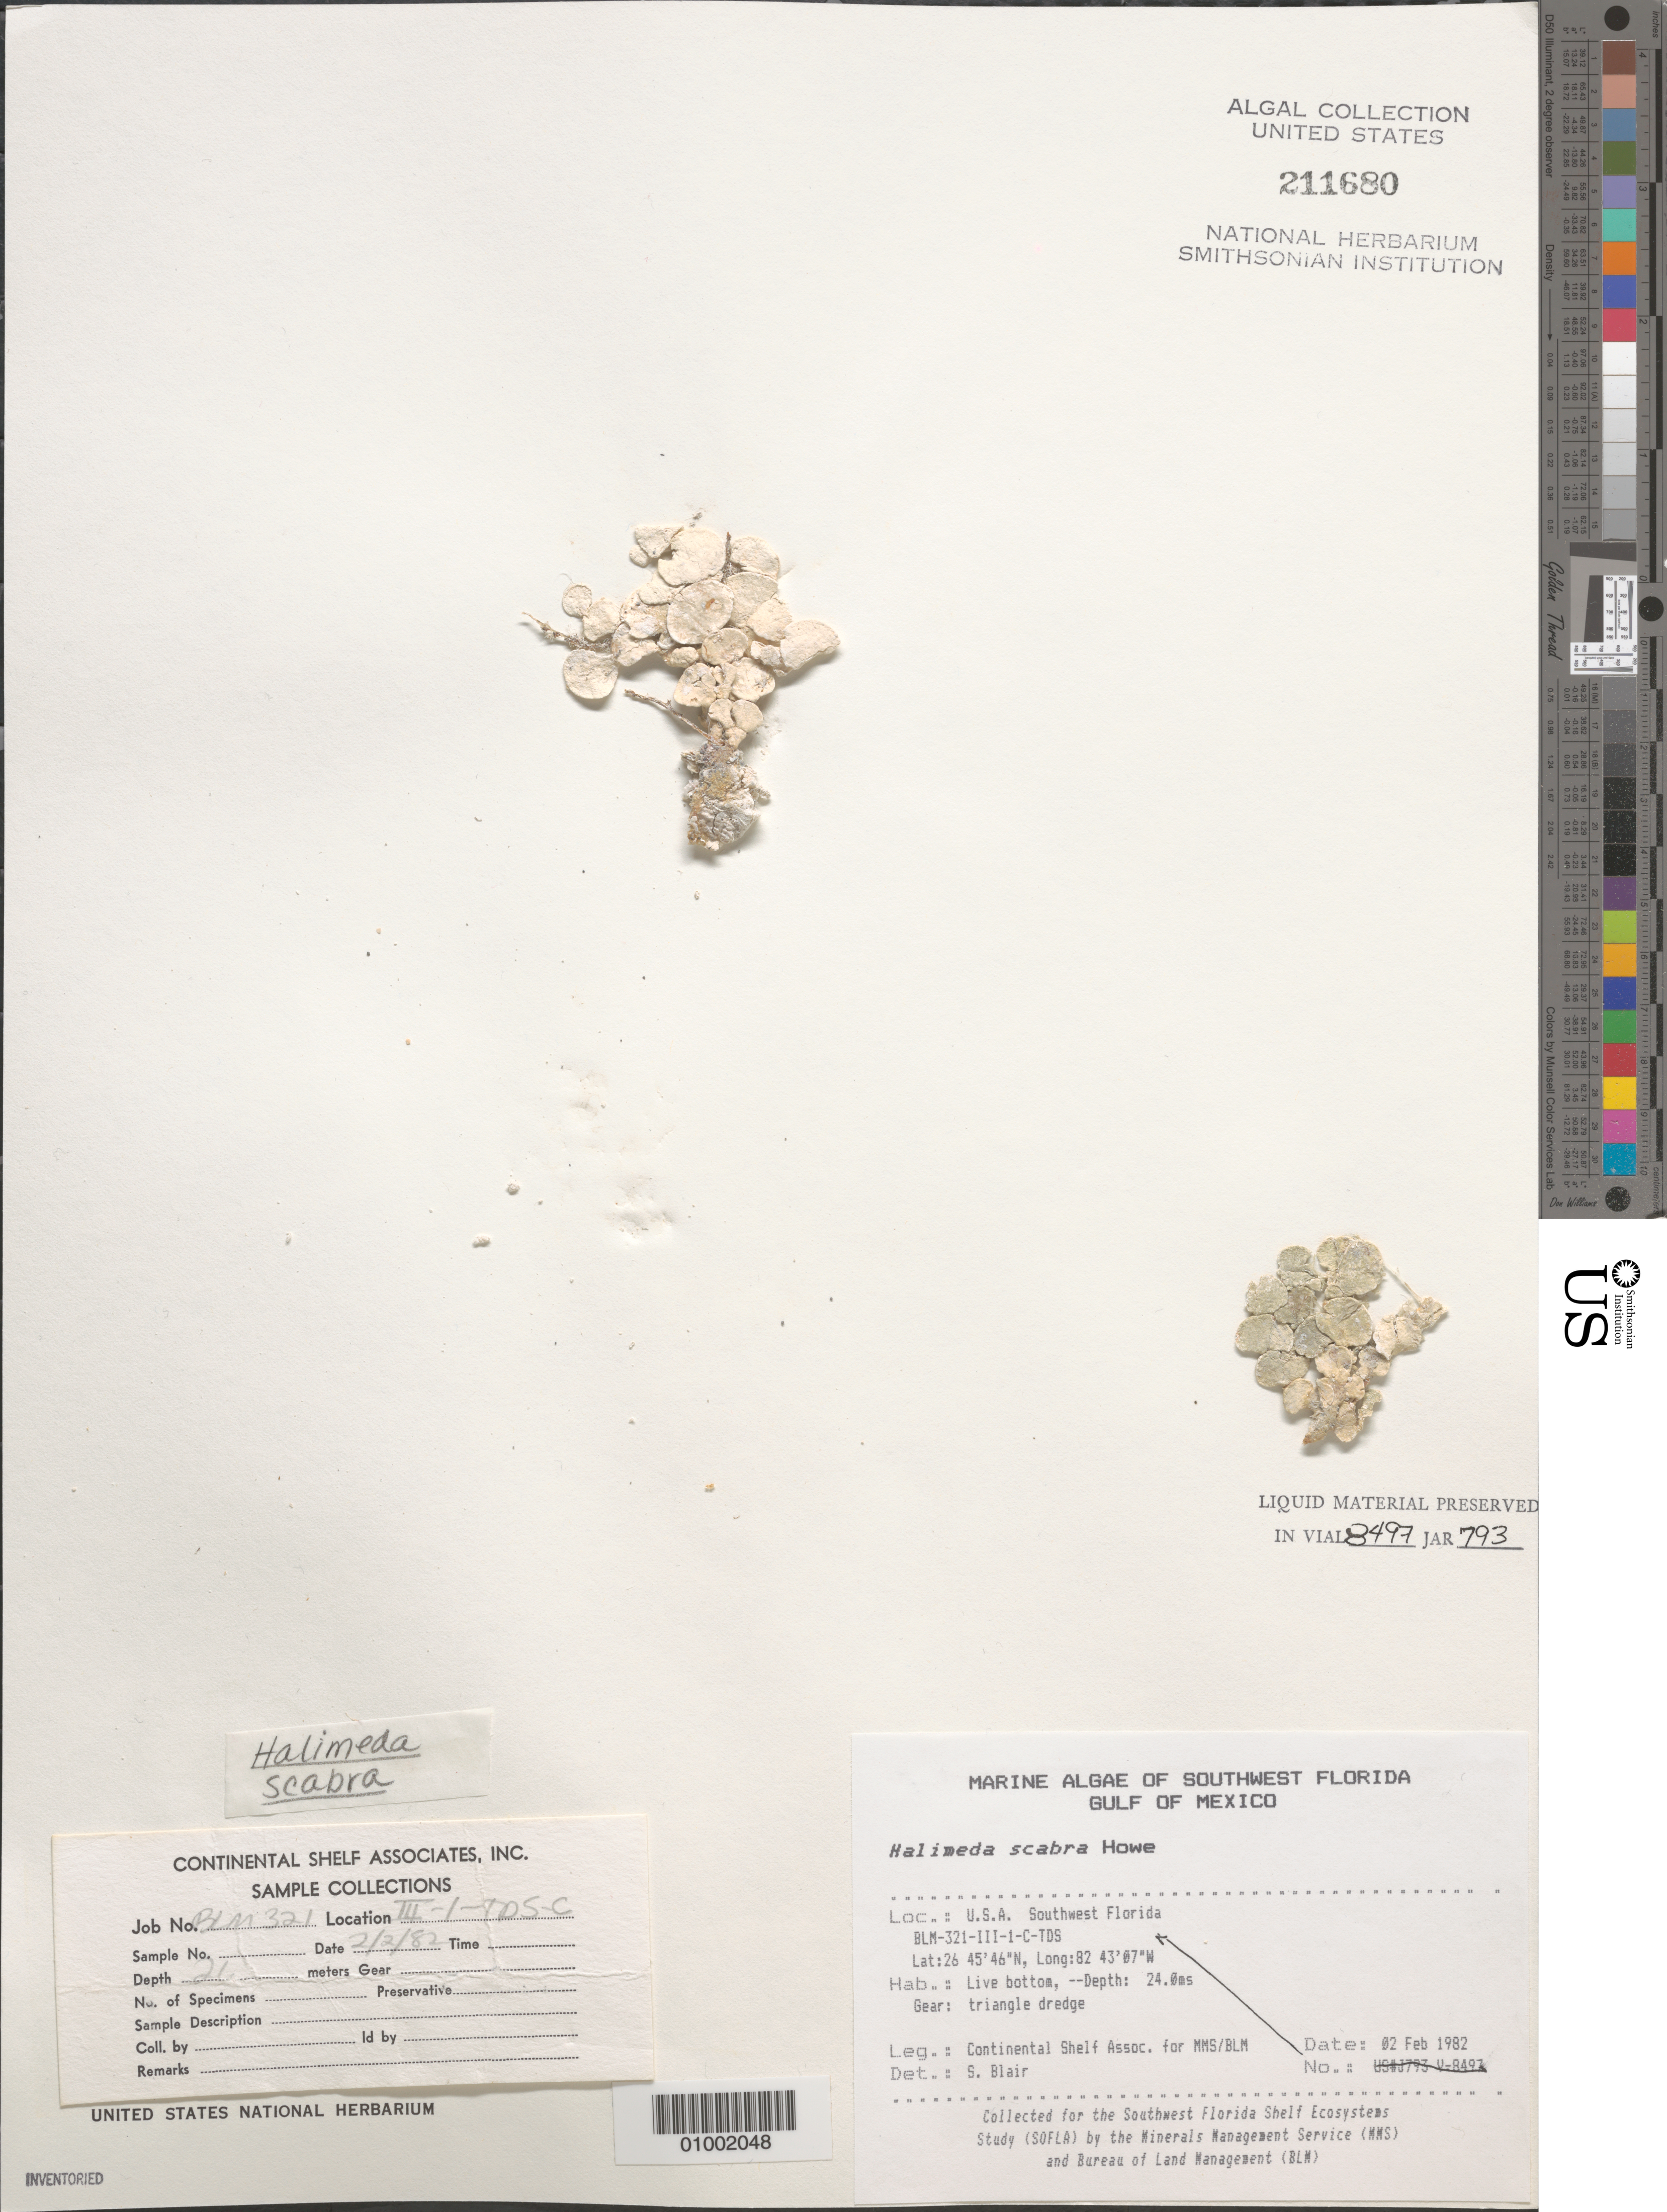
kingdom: Plantae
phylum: Chlorophyta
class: Ulvophyceae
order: Bryopsidales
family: Halimedaceae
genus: Halimeda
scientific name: Halimeda scabra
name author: M. Howe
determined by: Blair, S. M.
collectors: Continental Shelf Associates for the MMS/BLM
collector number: BLM-321-III-1-C-TDS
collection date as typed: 02 Feb 1982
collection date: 1982-02-02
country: United States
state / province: Florida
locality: Gulf of Mexico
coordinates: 26 45'46"N, 82 43'07"W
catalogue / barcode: US 211680